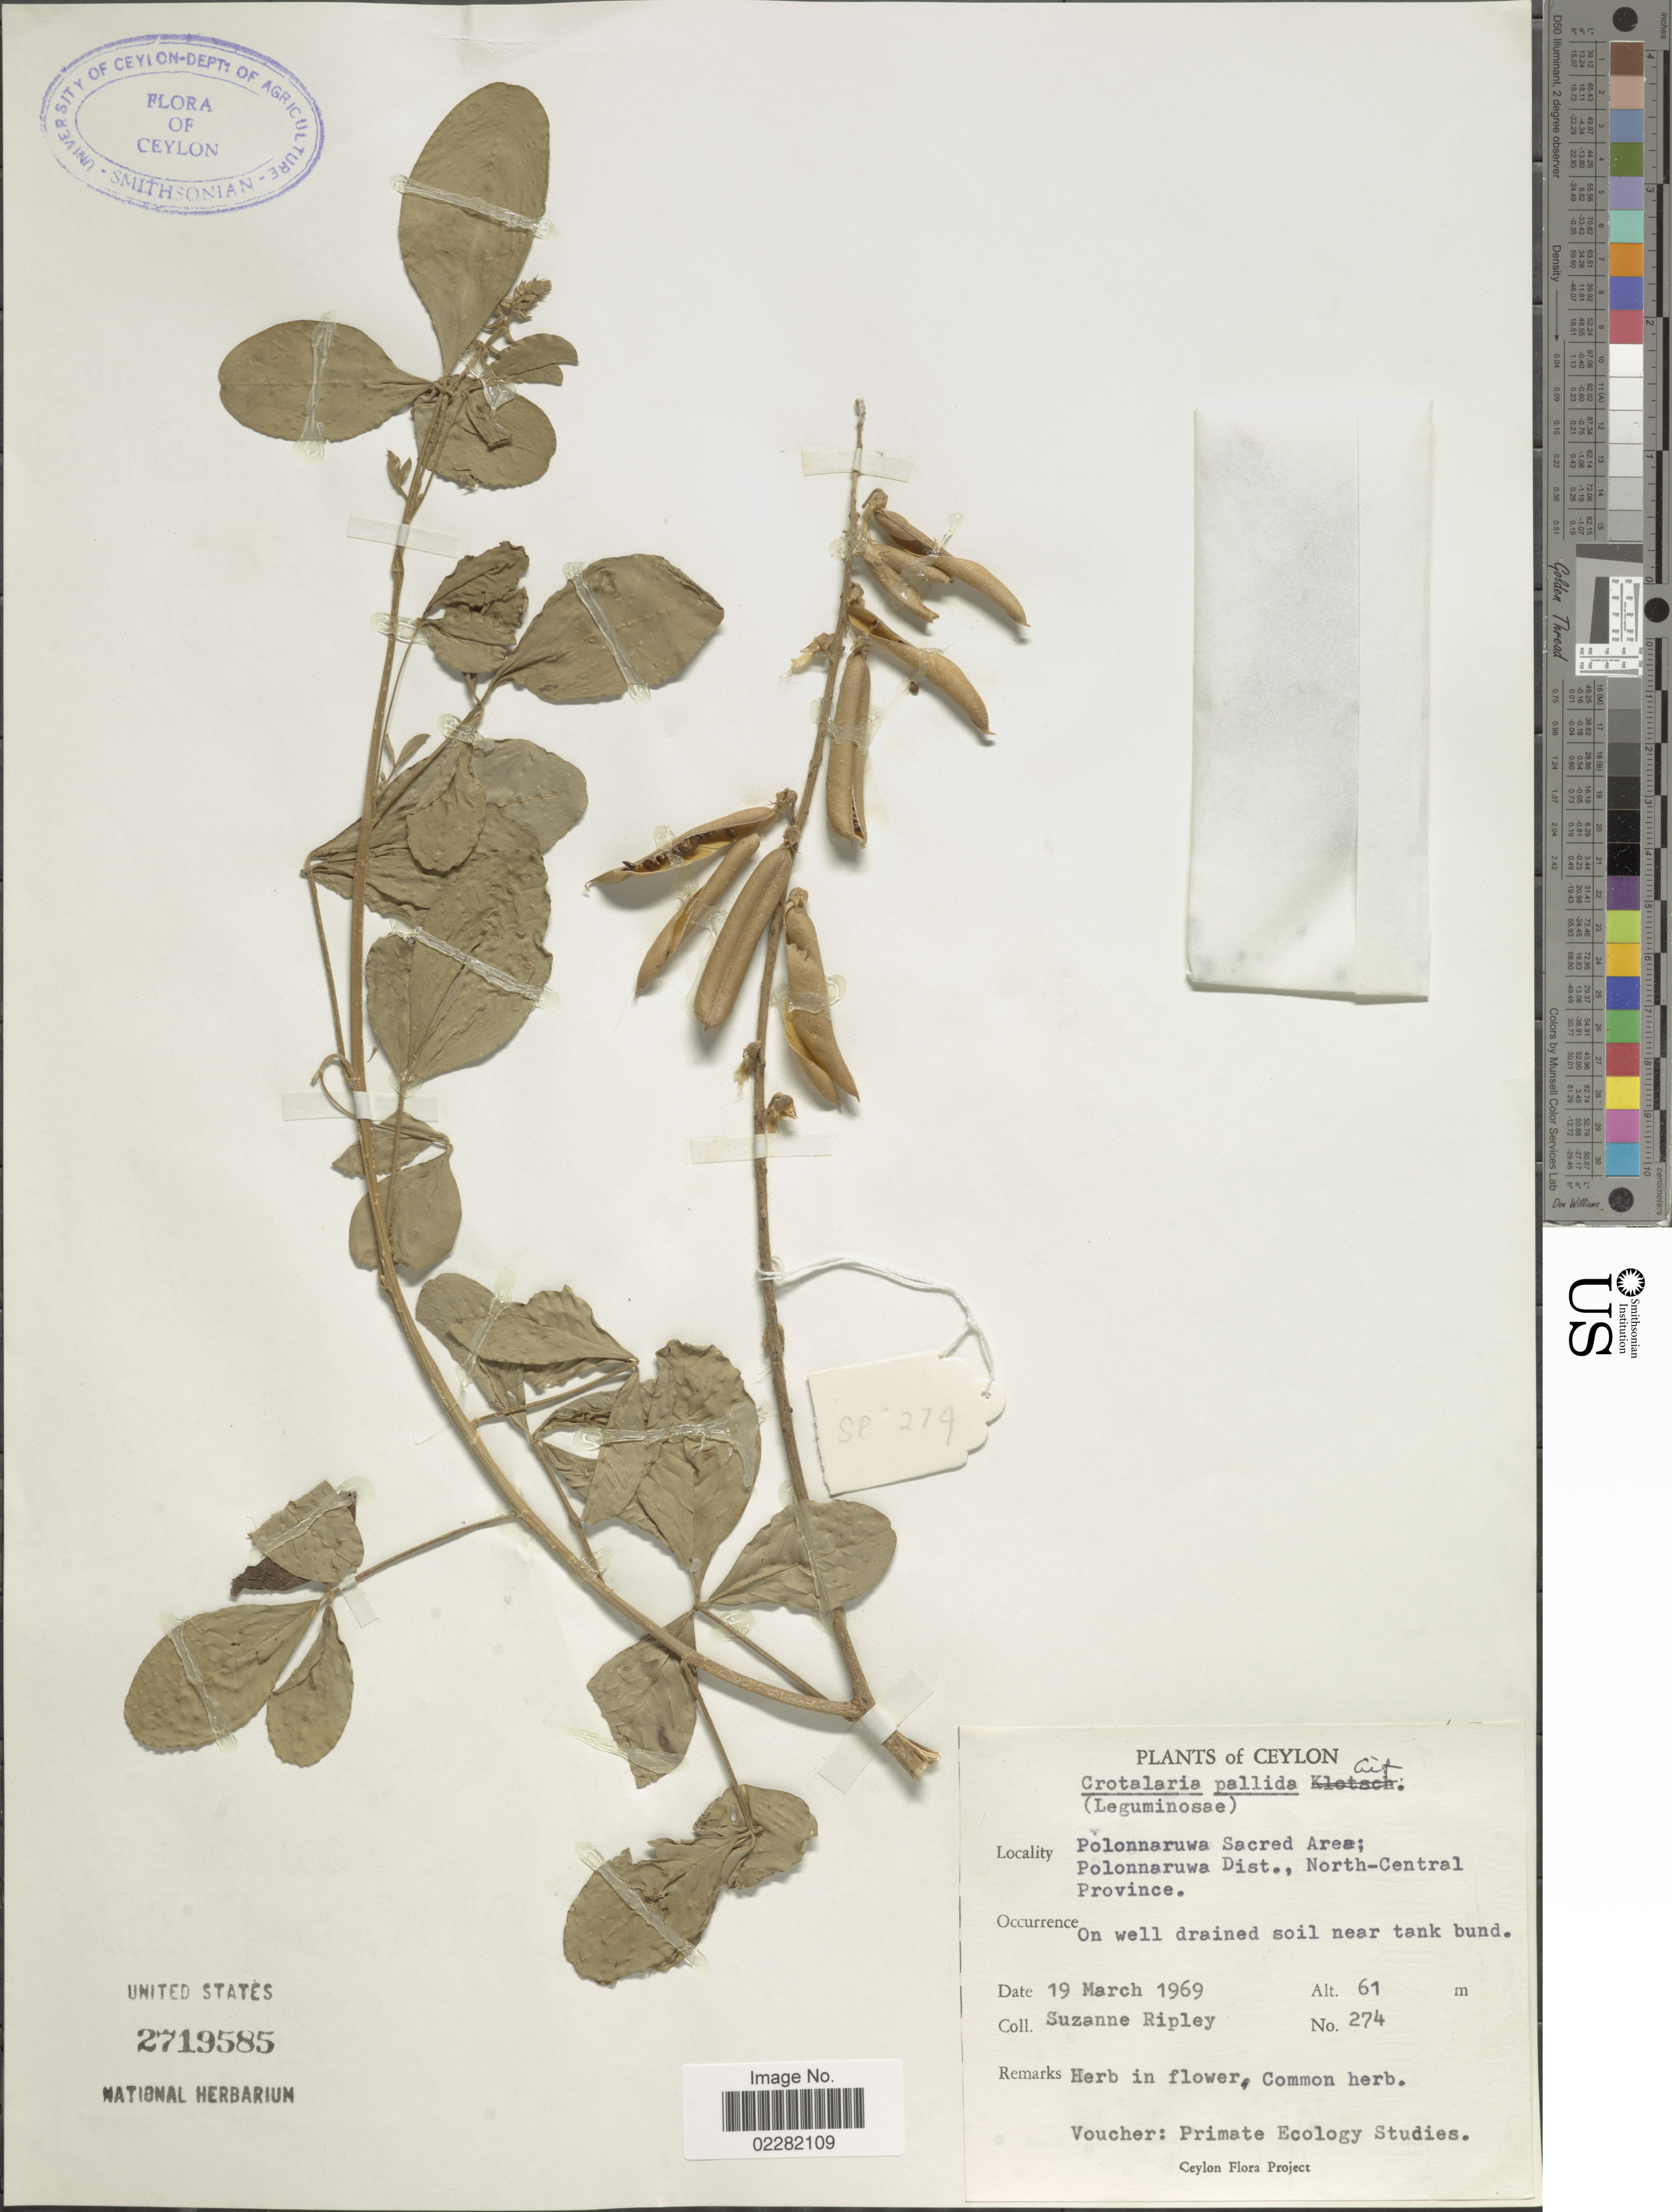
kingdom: Plantae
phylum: Tracheophyta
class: Magnoliopsida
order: Fabales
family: Fabaceae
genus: Crotalaria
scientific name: Crotalaria pallida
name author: Aiton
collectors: S. Ripley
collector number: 274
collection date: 1969-03-19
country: Sri Lanka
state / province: North Central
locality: Ceylon, Polonnaruwa Sacred Area; Polonnaruwa Dist.,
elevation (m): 61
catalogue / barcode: US 2719585